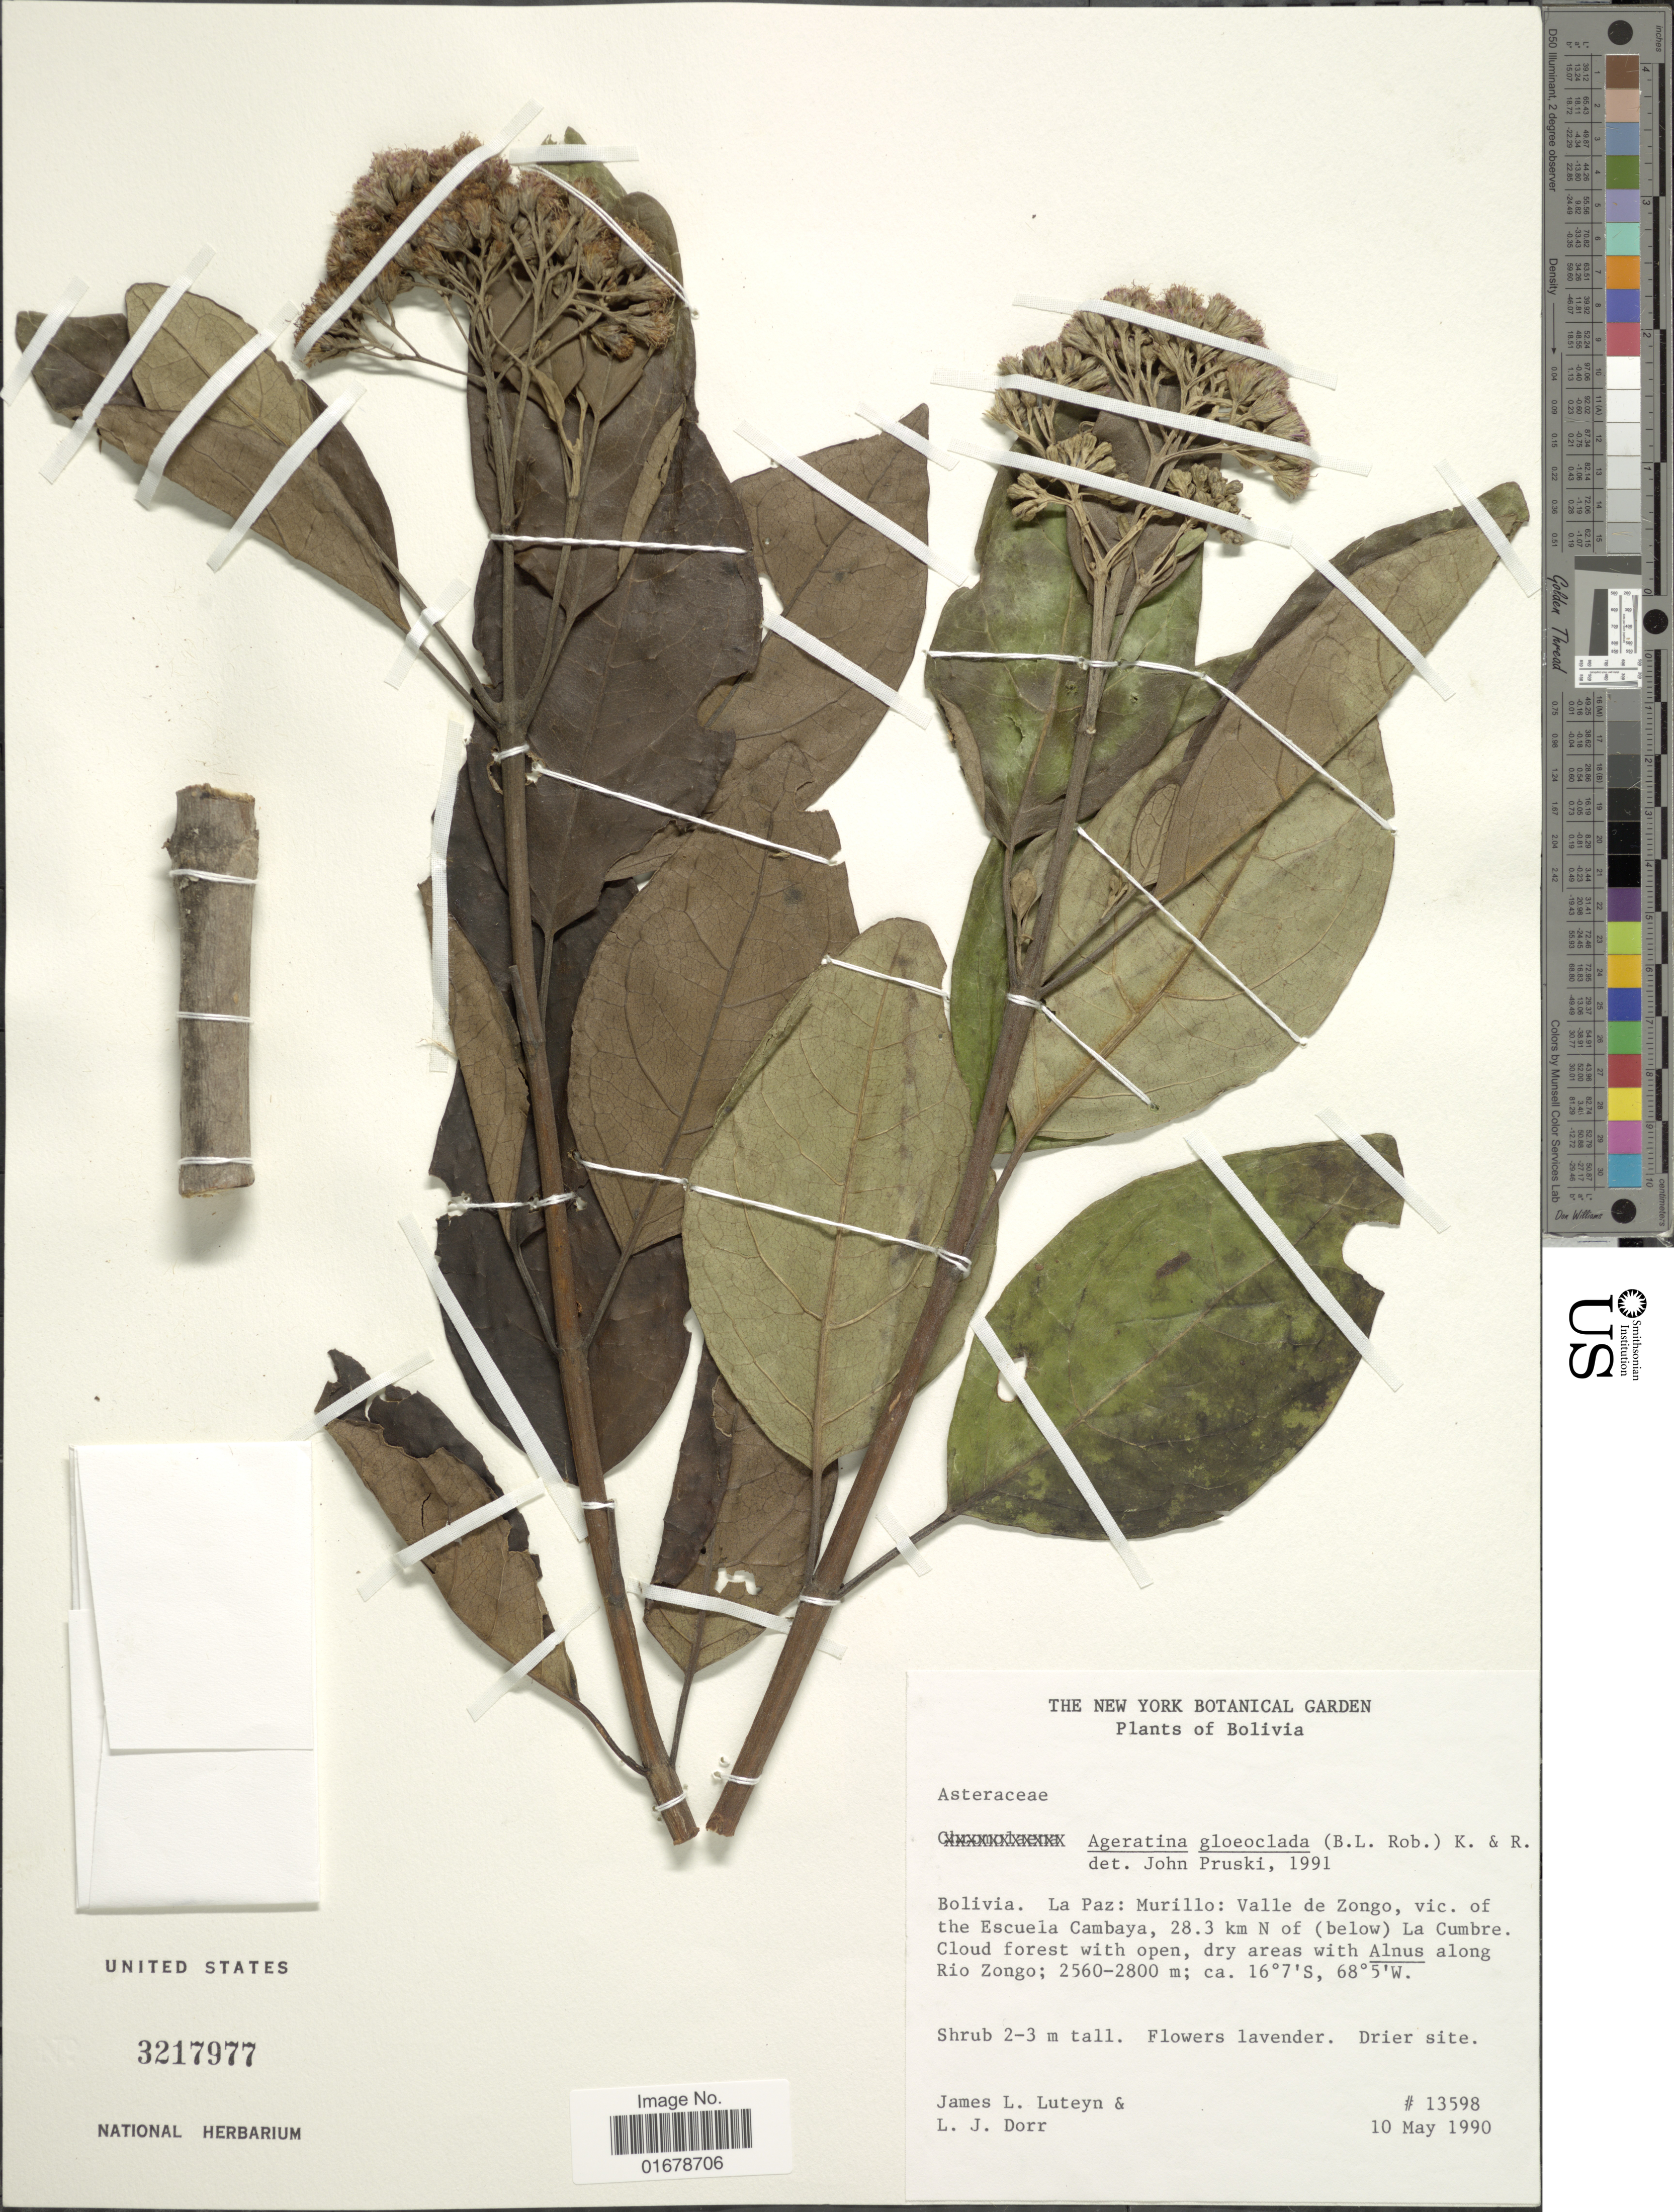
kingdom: Plantae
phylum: Tracheophyta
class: Magnoliopsida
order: Asterales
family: Asteraceae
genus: Ageratina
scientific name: Ageratina gloeoclada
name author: (B.L. Rob.) R.M. King & H. Rob.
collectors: J. L. Luteyn & L. J. Dorr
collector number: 13598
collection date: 1990-05-10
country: Bolivia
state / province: La Paz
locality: La Paz: Muriilo: Valle de Zongo, vic. of the Escuela Camabay, 28.3 km N of (below) La Cumbre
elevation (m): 2560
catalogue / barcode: US 3217977